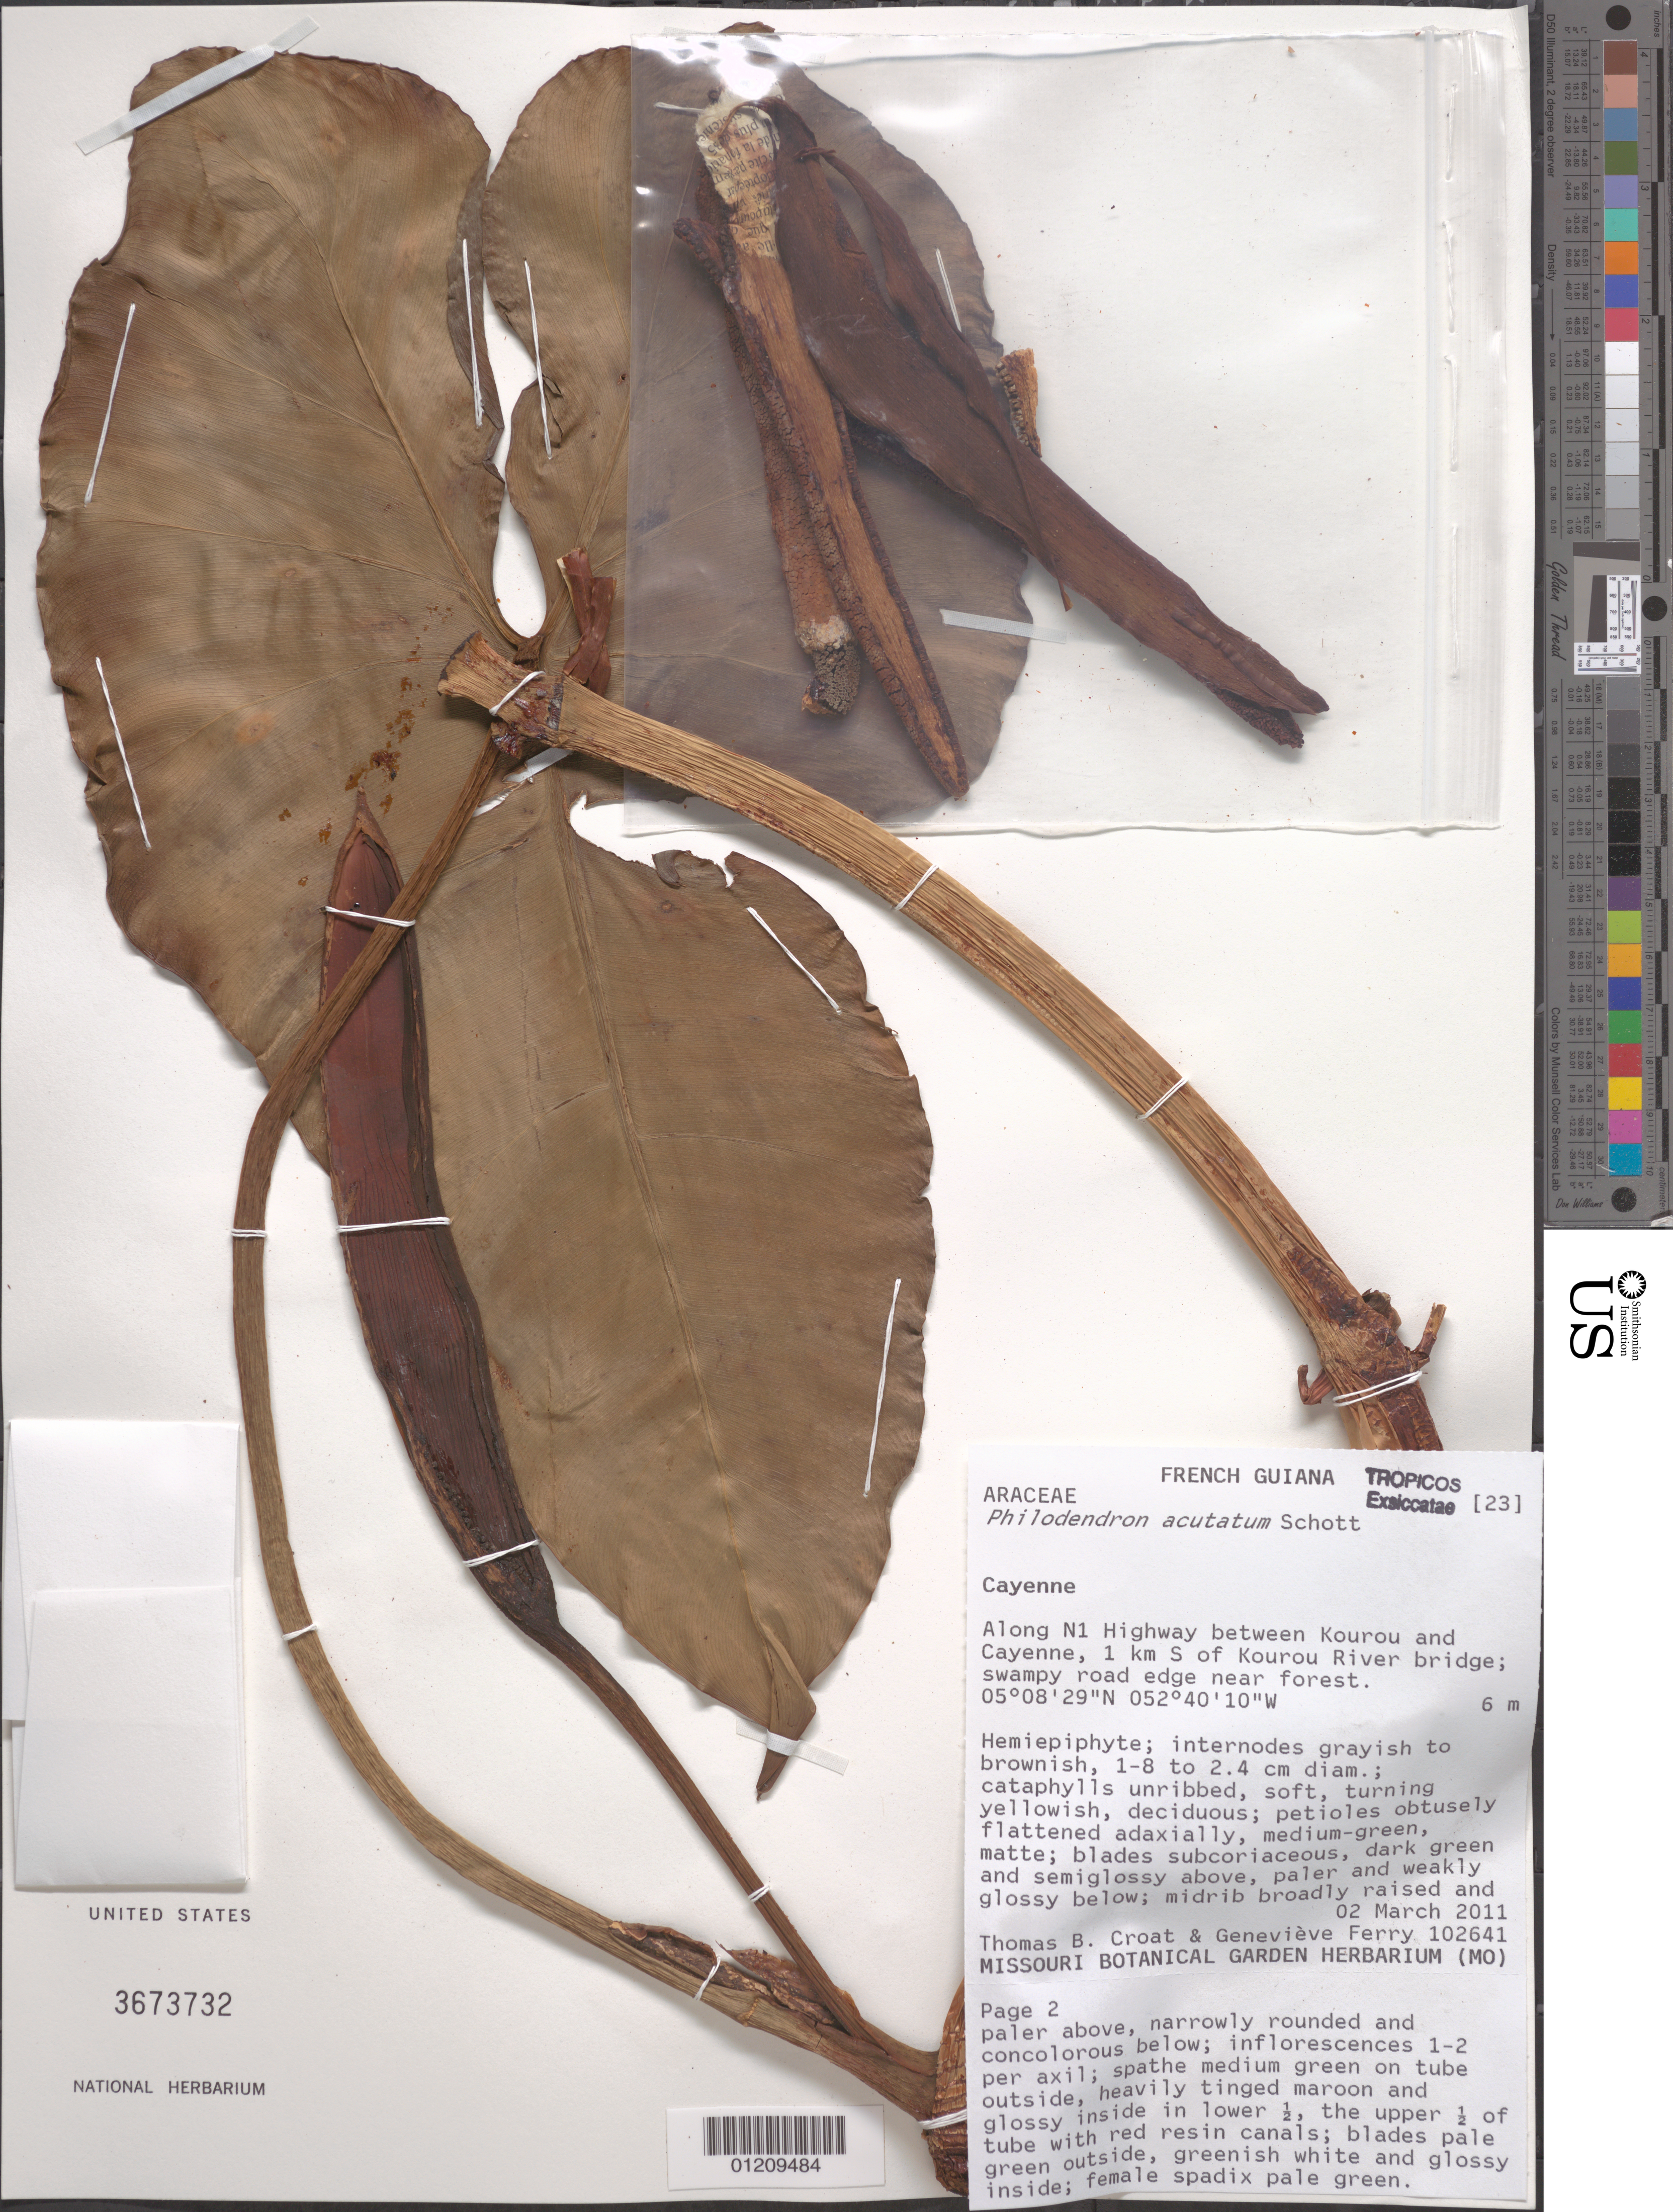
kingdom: Plantae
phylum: Tracheophyta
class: Liliopsida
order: Alismatales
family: Araceae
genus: Philodendron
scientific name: Philodendron acutatum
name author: Schott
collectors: T. B. Croat & G. Ferry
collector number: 102641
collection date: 2011-03-02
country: French Guiana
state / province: Cayenne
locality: Along N1 Highway between Kourou and Cayenne, 1 km S of Kourou River bridge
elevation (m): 6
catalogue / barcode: US 3673732